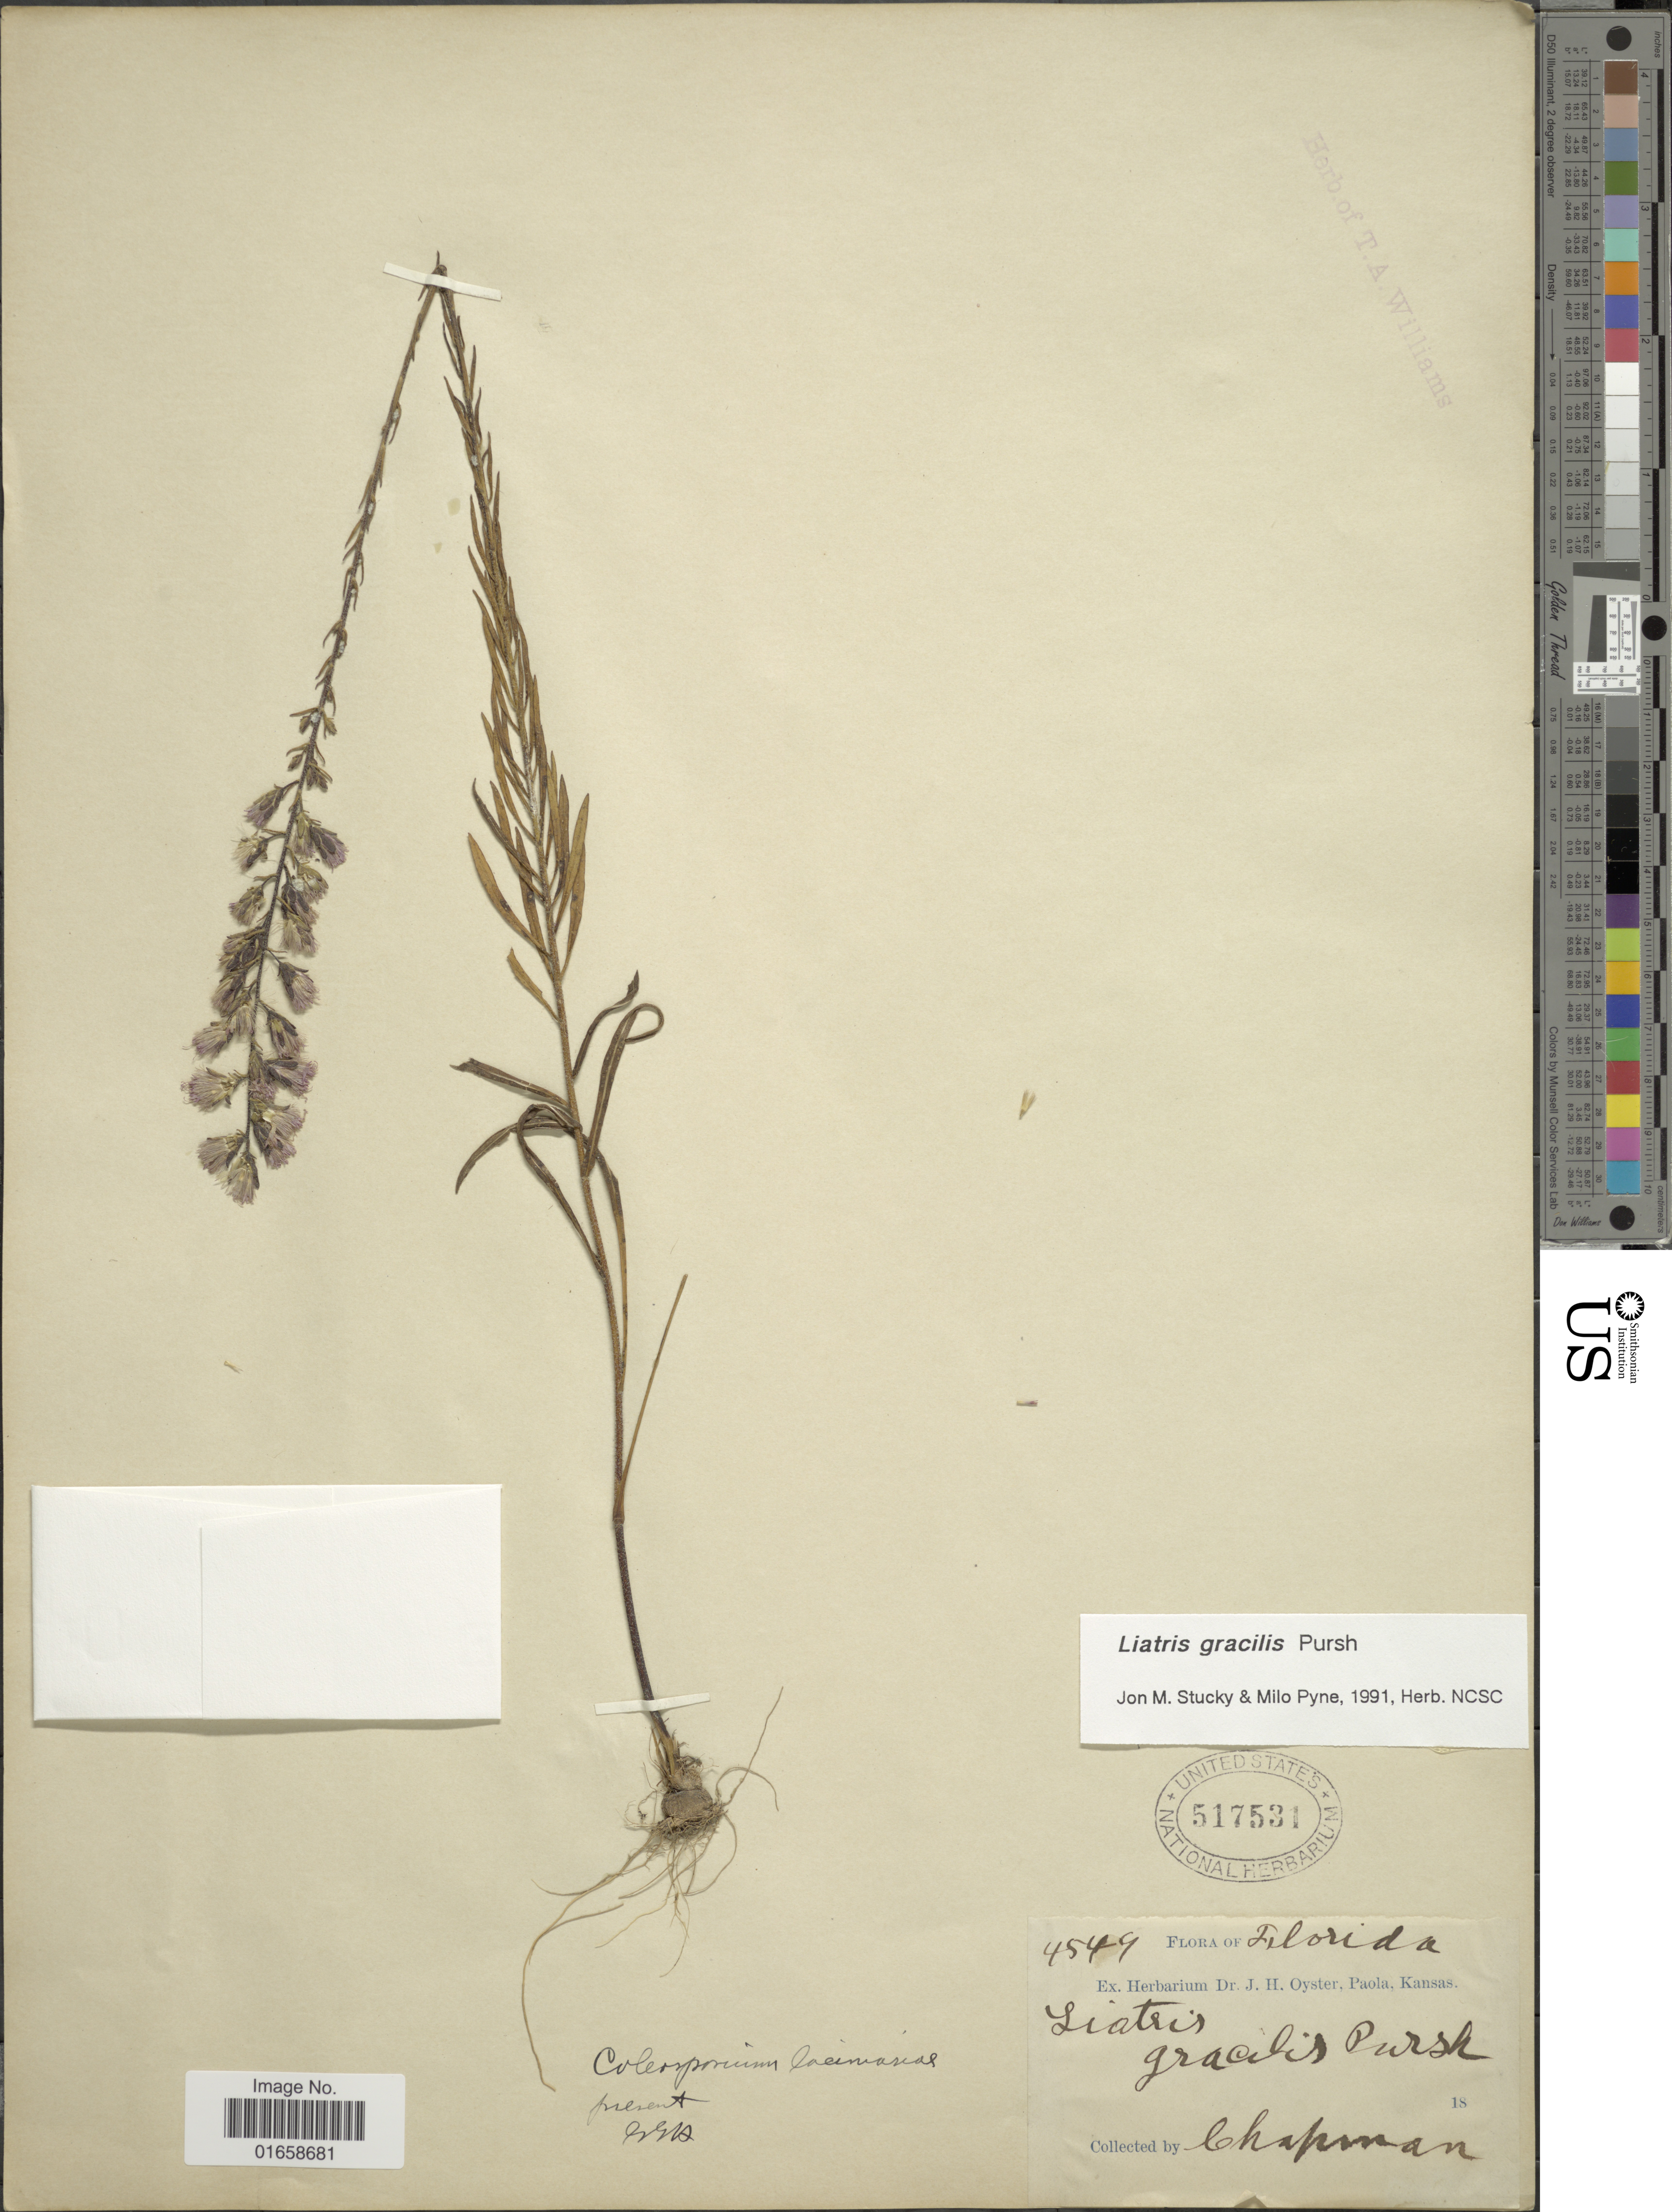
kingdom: Plantae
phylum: Tracheophyta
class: Magnoliopsida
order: Asterales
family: Asteraceae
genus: Liatris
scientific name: Liatris gracilis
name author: Pursh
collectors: A. Chapman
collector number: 4549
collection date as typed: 18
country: United States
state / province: Florida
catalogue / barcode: US 517531